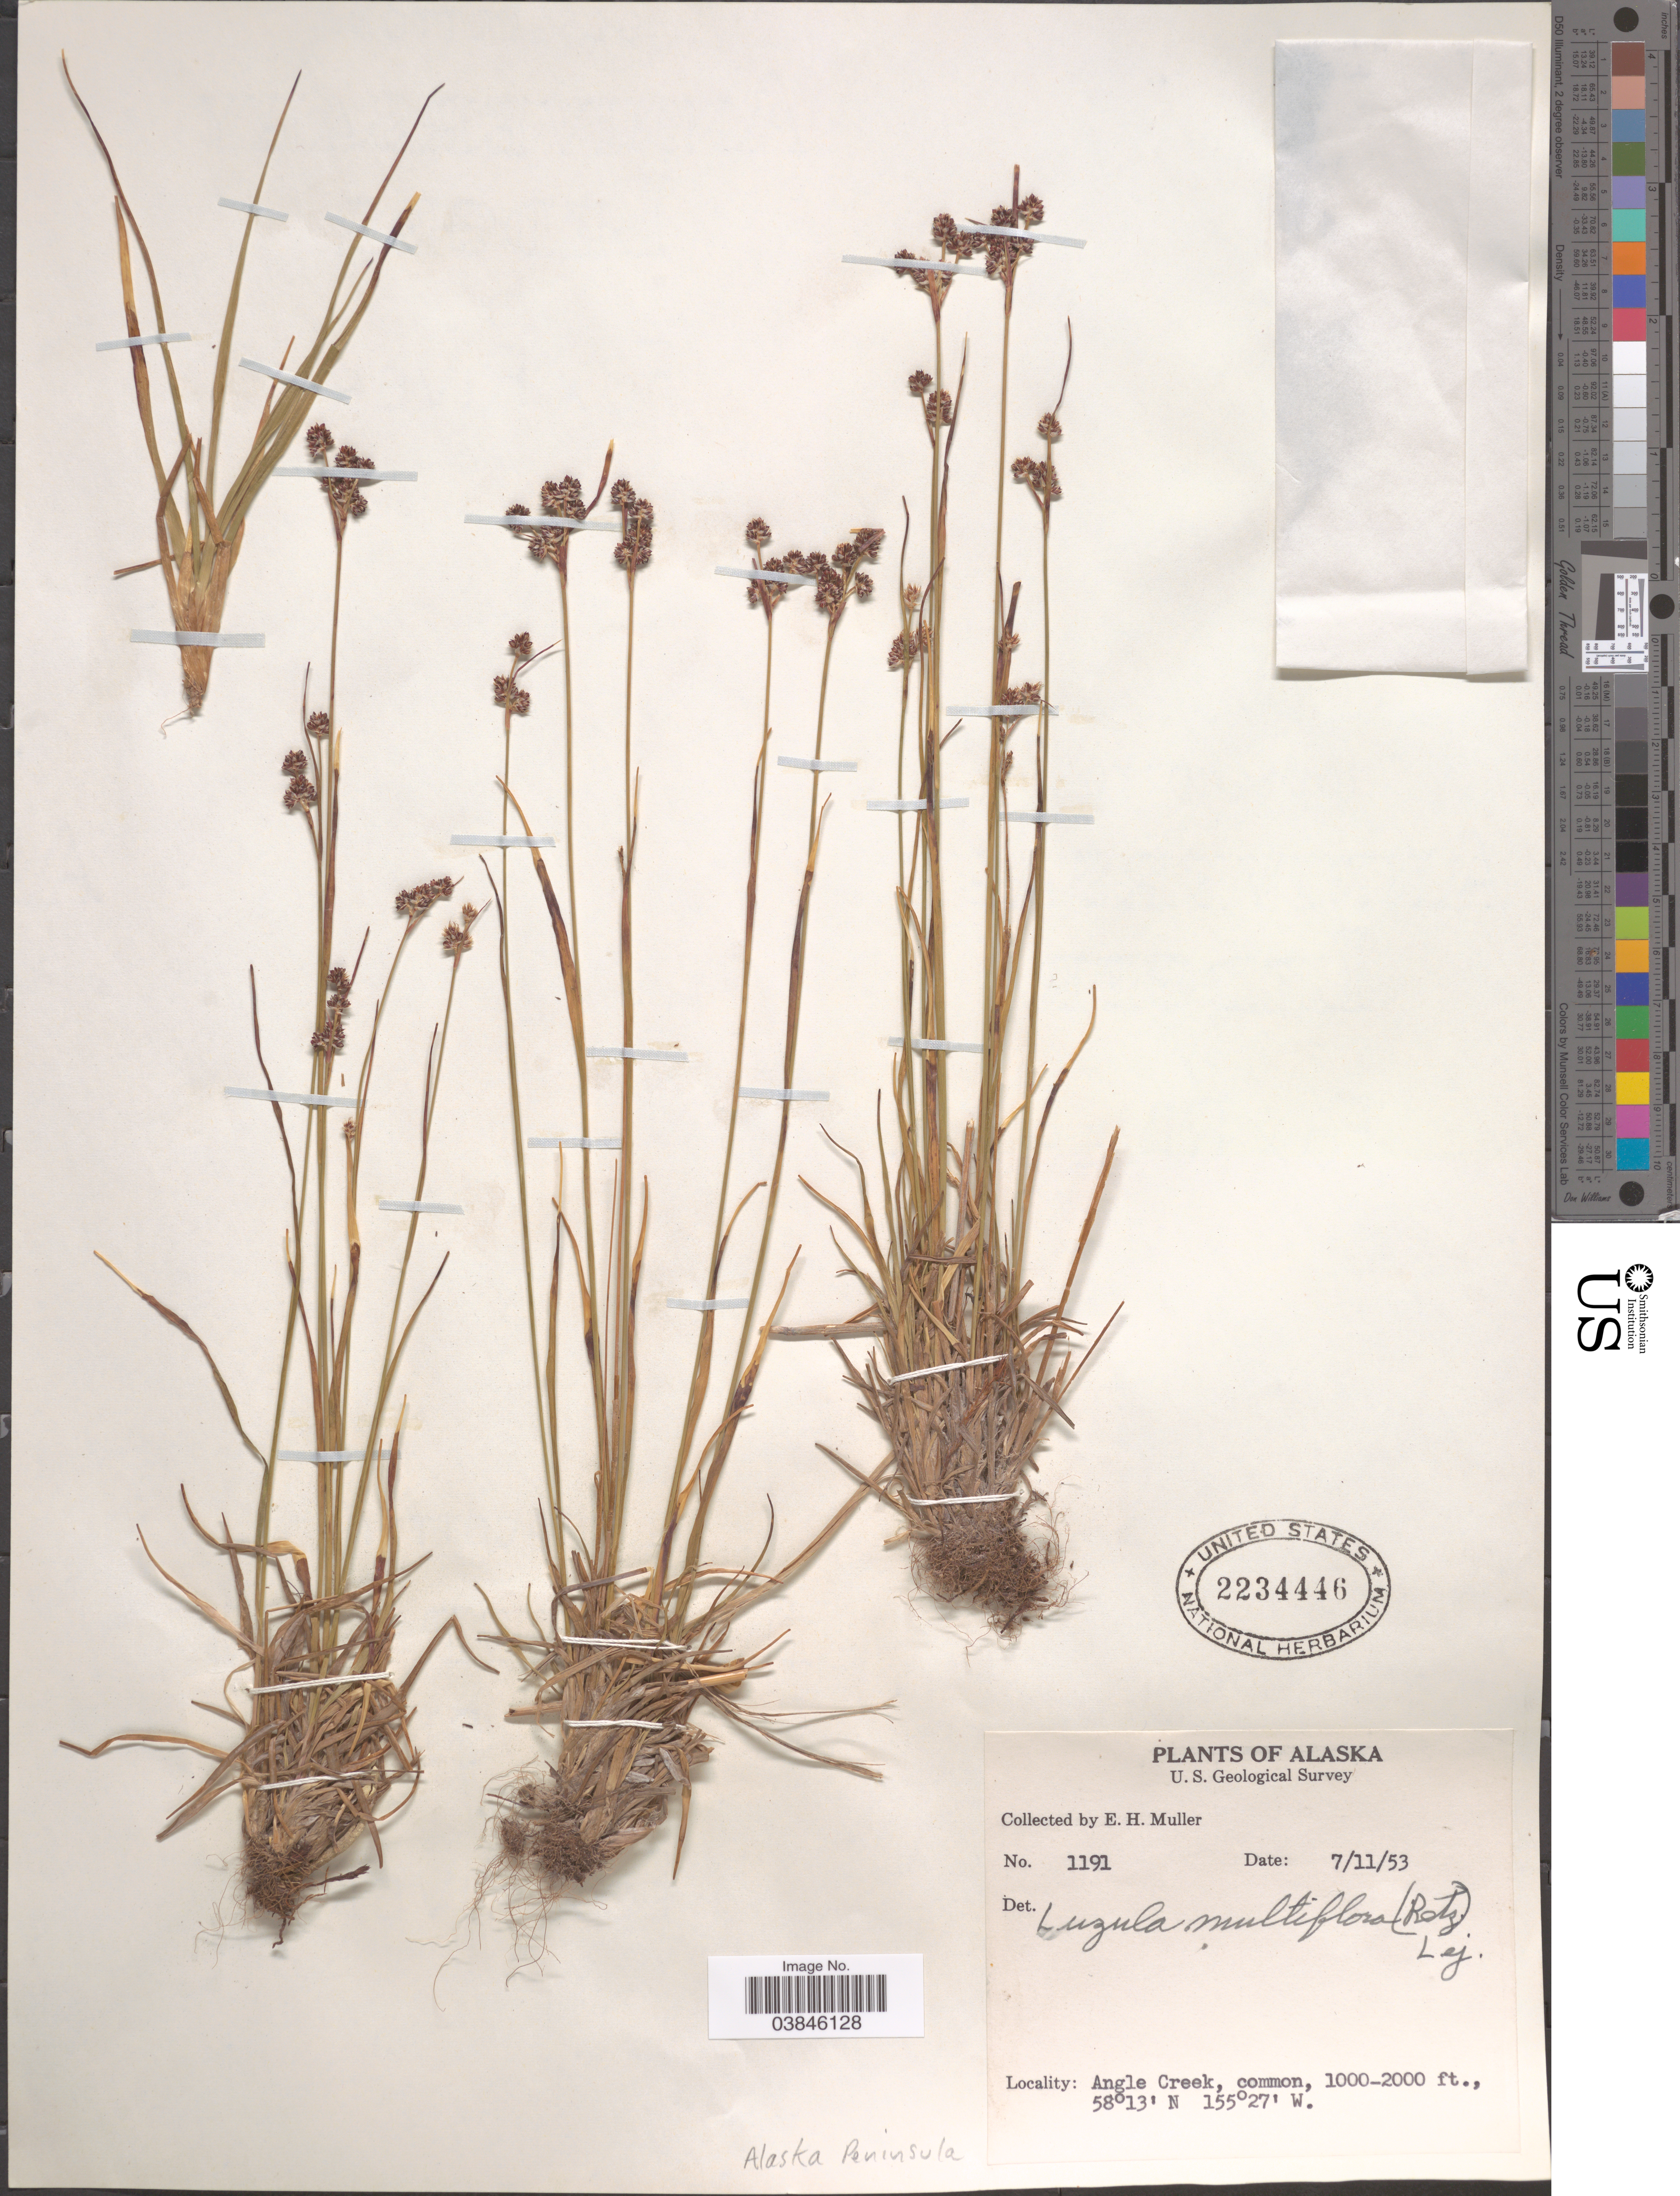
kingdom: Plantae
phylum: Tracheophyta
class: Liliopsida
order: Poales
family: Juncaceae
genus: Luzula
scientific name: Luzula multiflora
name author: (Ehrh.) Lej.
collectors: E. H. Muller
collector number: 1191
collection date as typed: Transcribed d/m/y: 11/7/53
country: United States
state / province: Alaska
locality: Angle Creek.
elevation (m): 305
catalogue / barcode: US 2234446